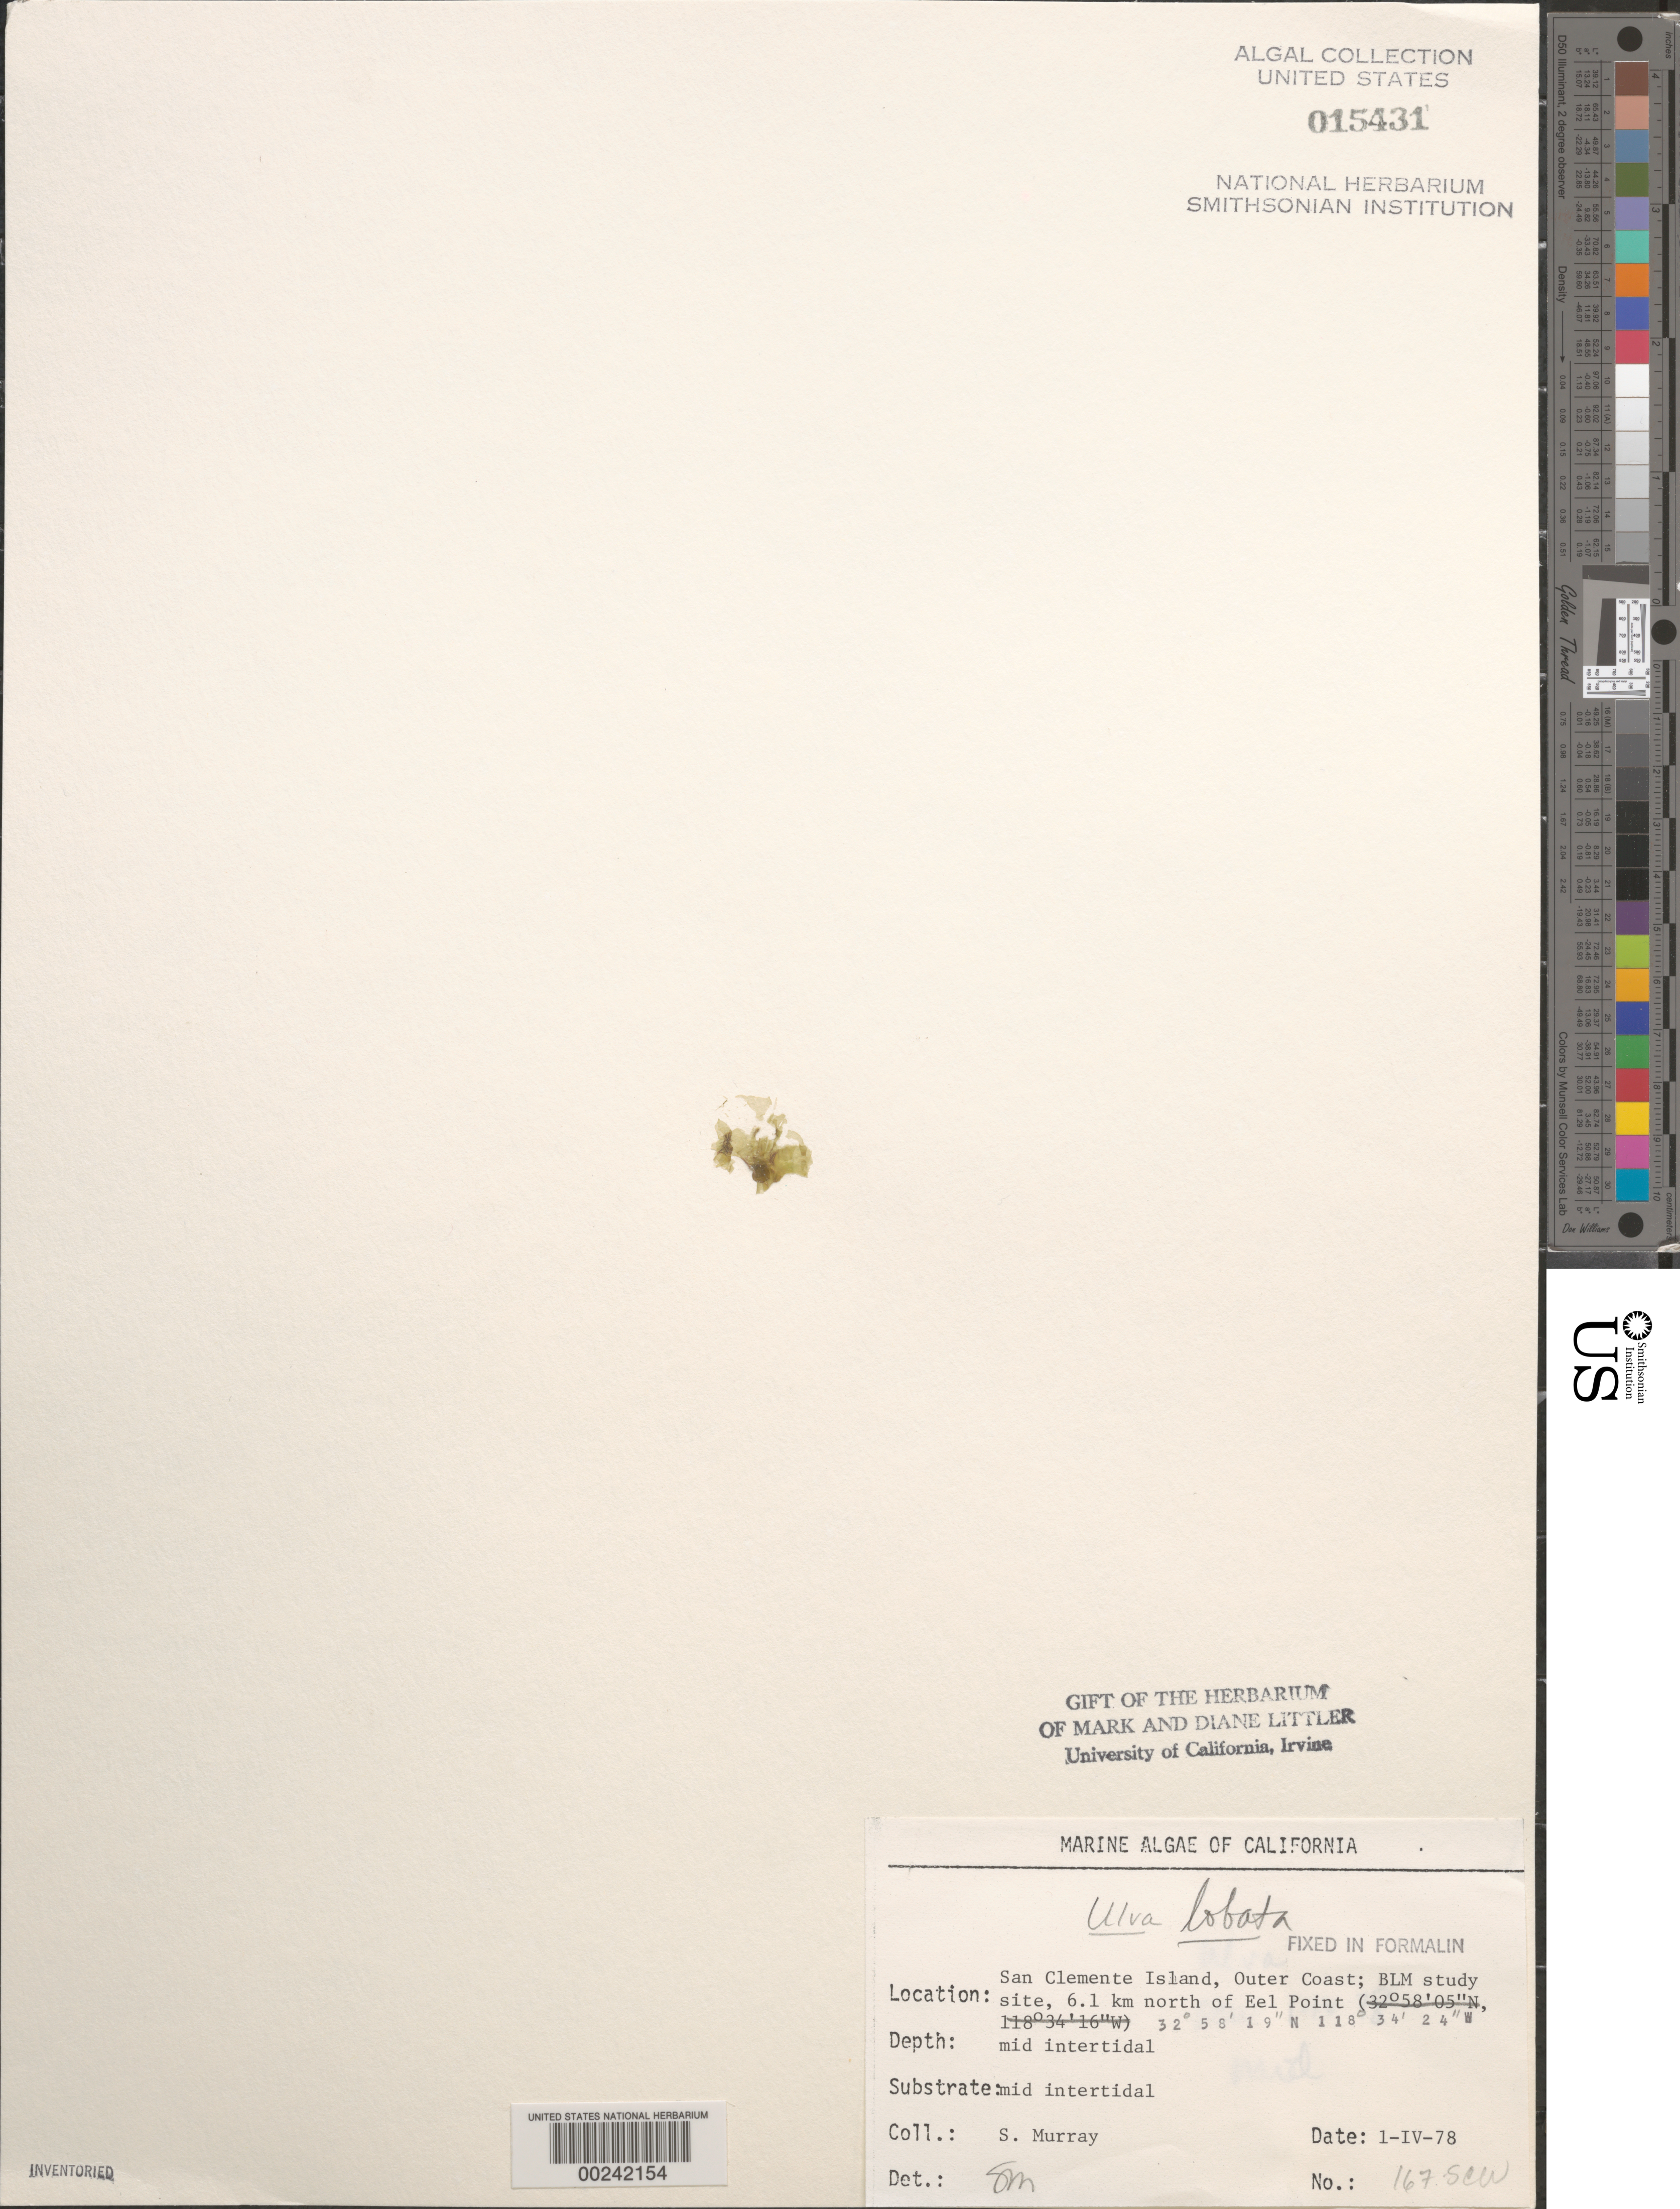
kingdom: Plantae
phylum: Chlorophyta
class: Ulvophyceae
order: Ulvales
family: Ulvaceae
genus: Ulva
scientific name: Ulva lactuca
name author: L.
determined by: Algae name updating Project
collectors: S. N. Murray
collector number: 167-scw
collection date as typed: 01 Apr 1978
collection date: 1978-04-01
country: United States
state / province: California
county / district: Los Angeles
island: San Clemente Island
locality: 6.1 km north of Eel Point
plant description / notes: BLM-SOCALBIGHT Rocky Intertidal Survey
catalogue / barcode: US 15431